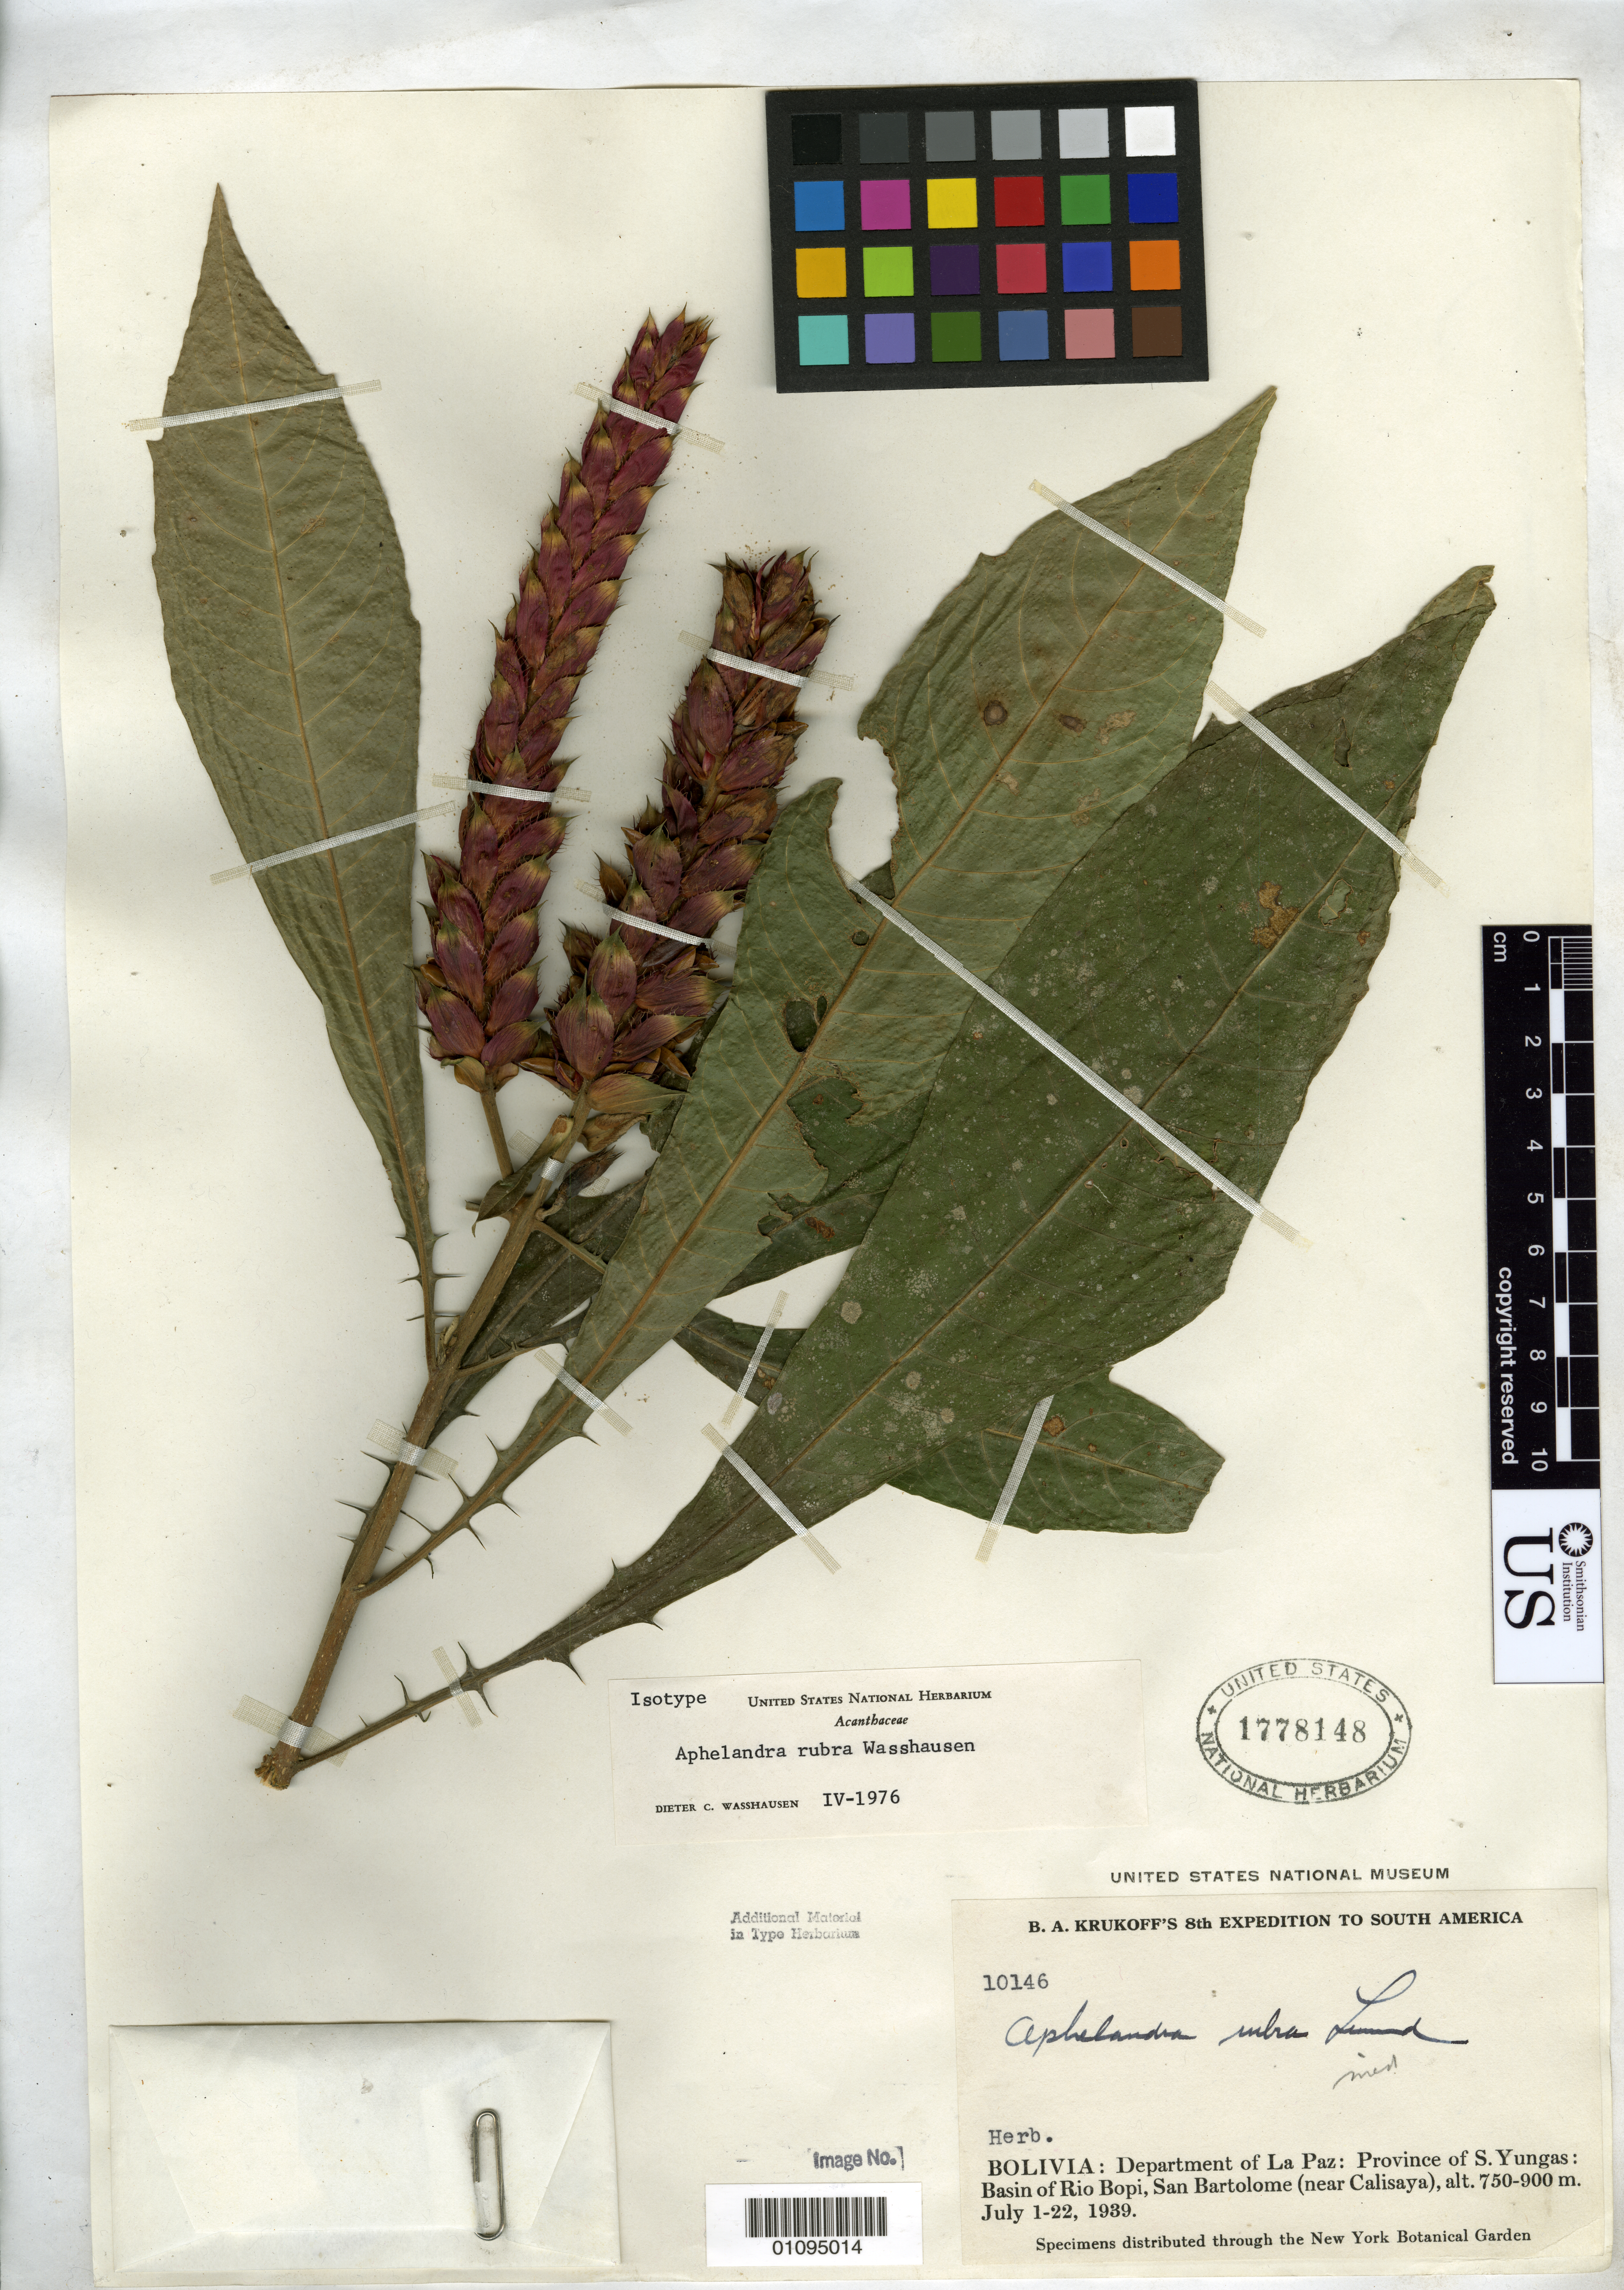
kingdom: Plantae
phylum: Tracheophyta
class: Magnoliopsida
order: Lamiales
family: Acanthaceae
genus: Aphelandra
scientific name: Aphelandra rubra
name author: Wassh.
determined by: Wasshausen, Dieter C., (BOT), Smithsonian Institution - National Museum of Natural History (UNITED STATES)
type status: Isotype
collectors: B. A. Krukoff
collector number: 10146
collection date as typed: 01 Jul 1939 to 22 Jul 1939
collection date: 1939-07-01/1939-07-22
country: Bolivia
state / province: La Paz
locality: Prov of S. Yungas: Basin of Rio Bopi, San Bartolome (near Calisaya)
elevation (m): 750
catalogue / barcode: US 1778148